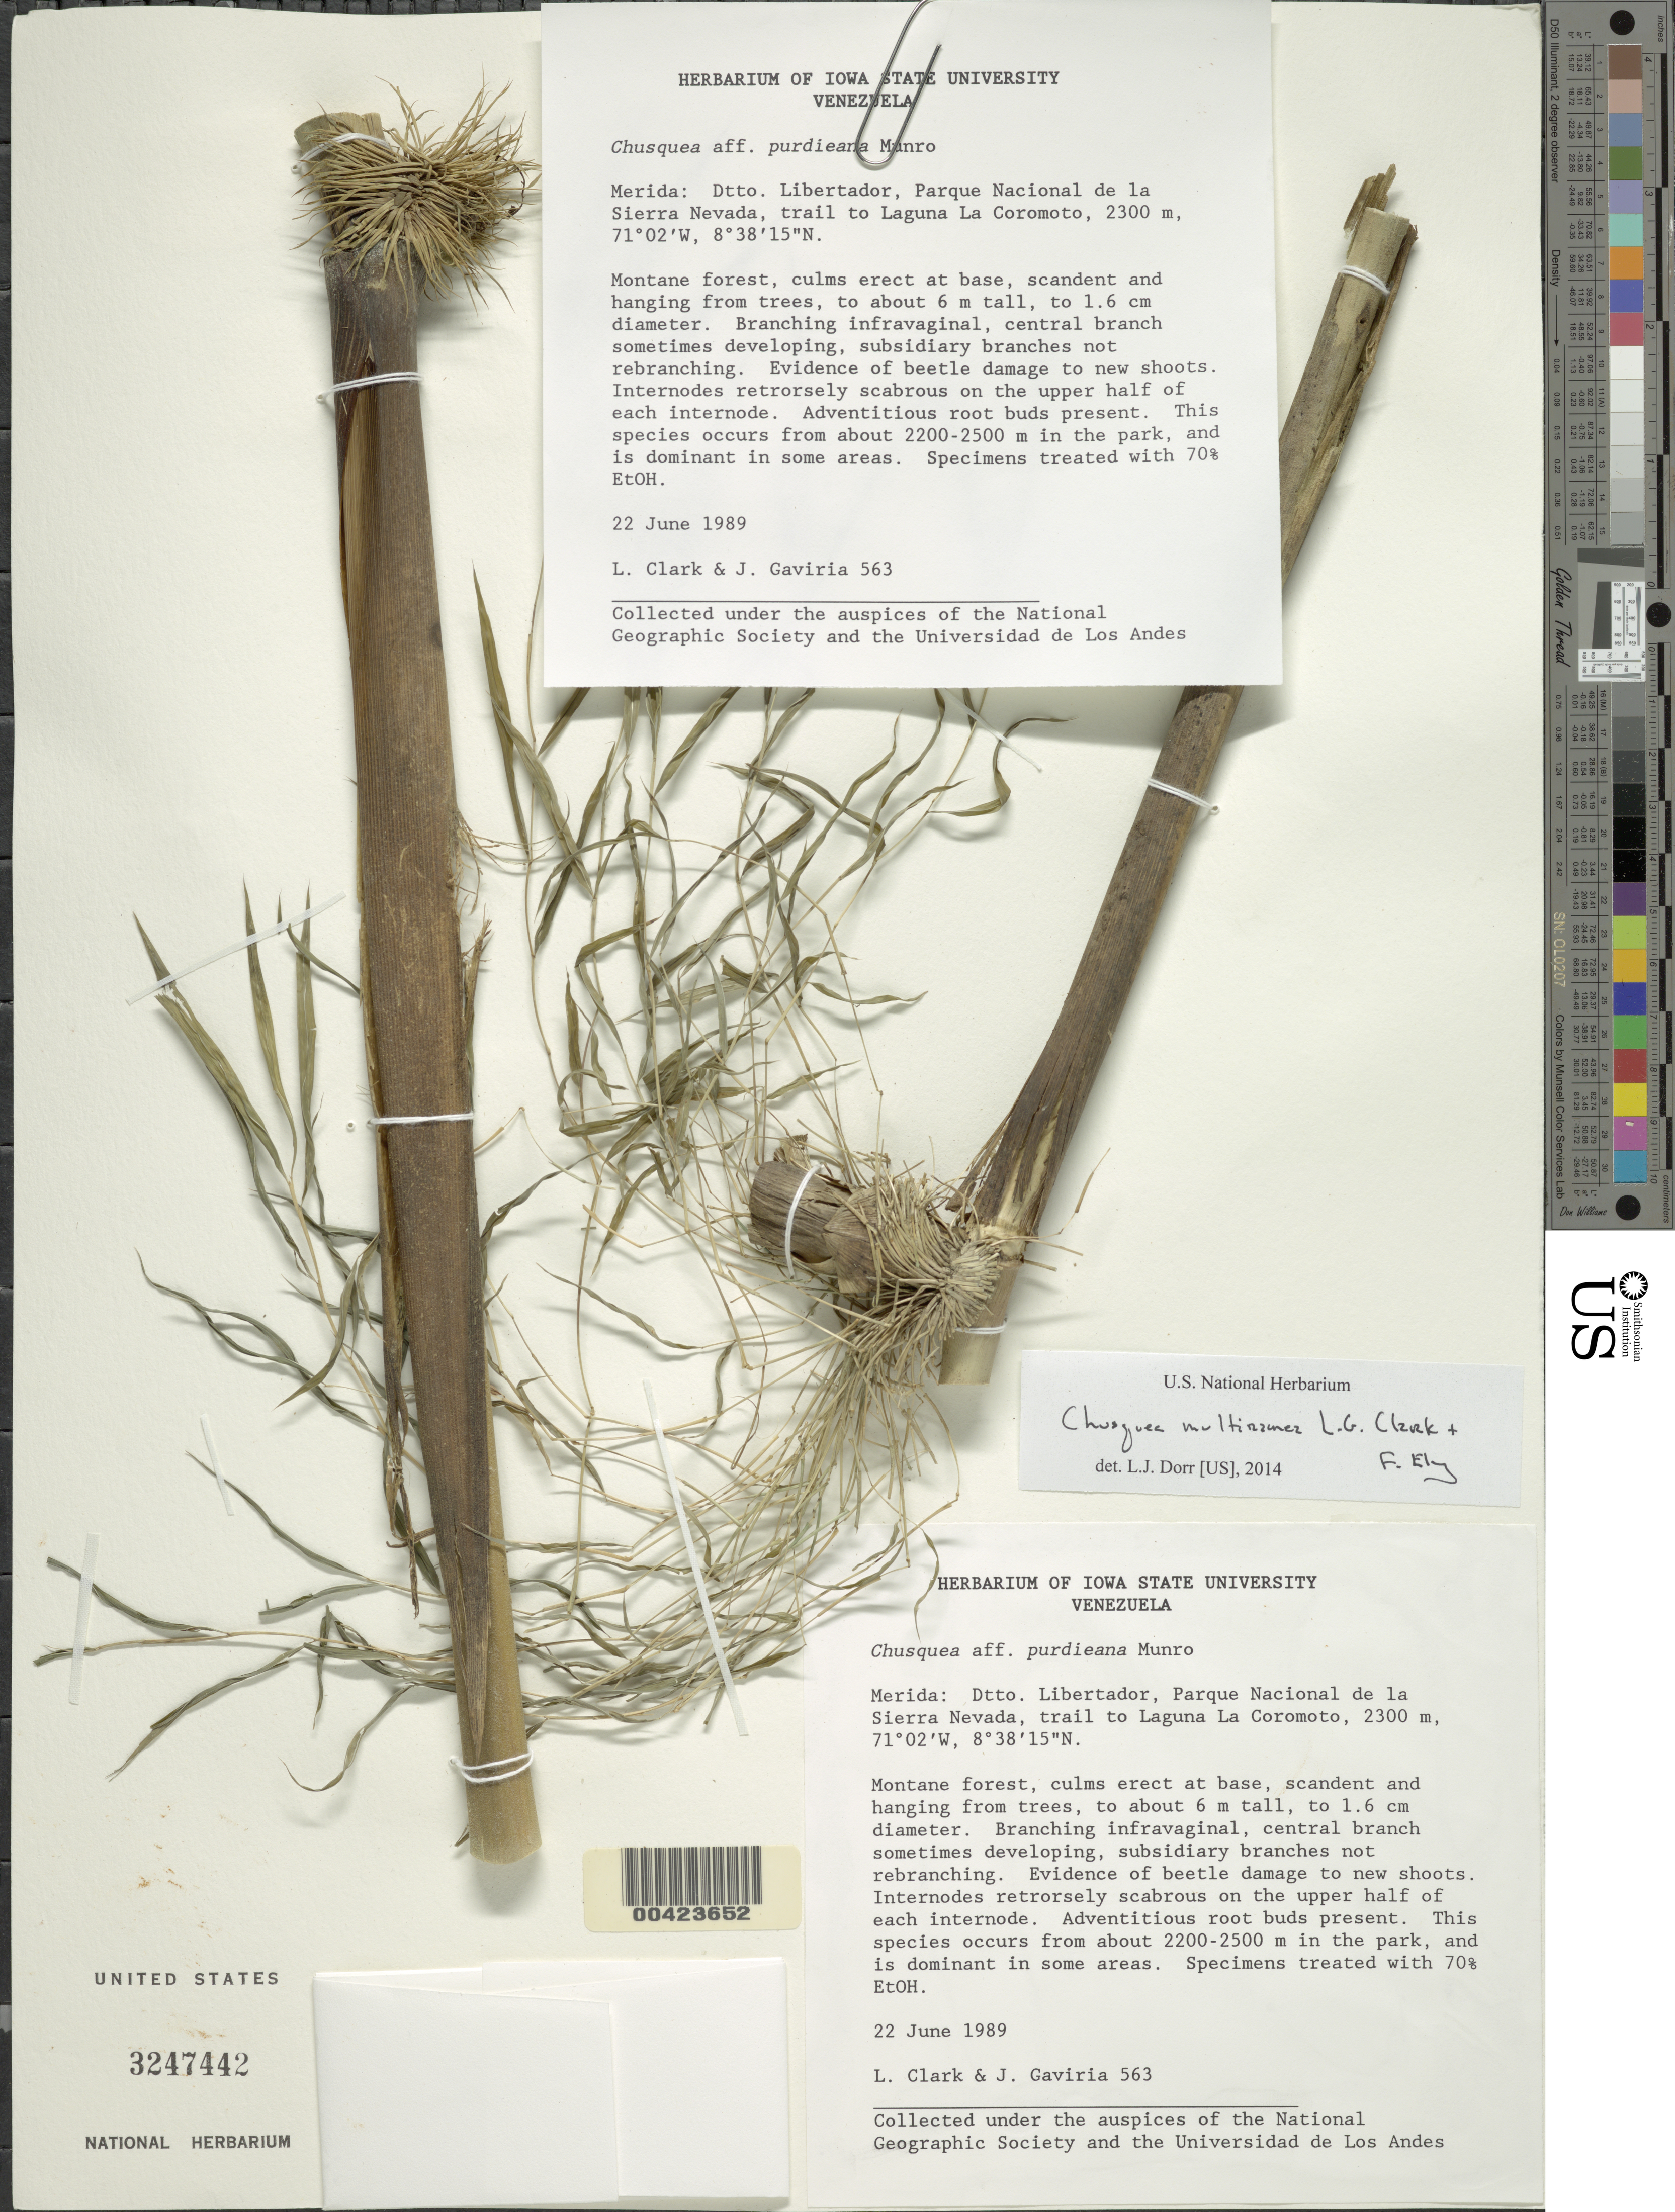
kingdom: Plantae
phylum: Tracheophyta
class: Liliopsida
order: Poales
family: Poaceae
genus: Chusquea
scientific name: Chusquea multiramea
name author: L.G. Clark & Ely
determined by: Dorr, L. J., (BOT), Smithsonian Institution - National Museum of Natural History (UNITED STATES)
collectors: L. G. Clark & J. Gaviria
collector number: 563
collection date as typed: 22 Jun 1989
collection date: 1989-06-22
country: Venezuela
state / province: Mérida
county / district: Libertador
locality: Laguna la coromoto,trail to; parque nacional de la sierra nevada; dtto libertador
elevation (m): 2300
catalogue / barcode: US 3247442